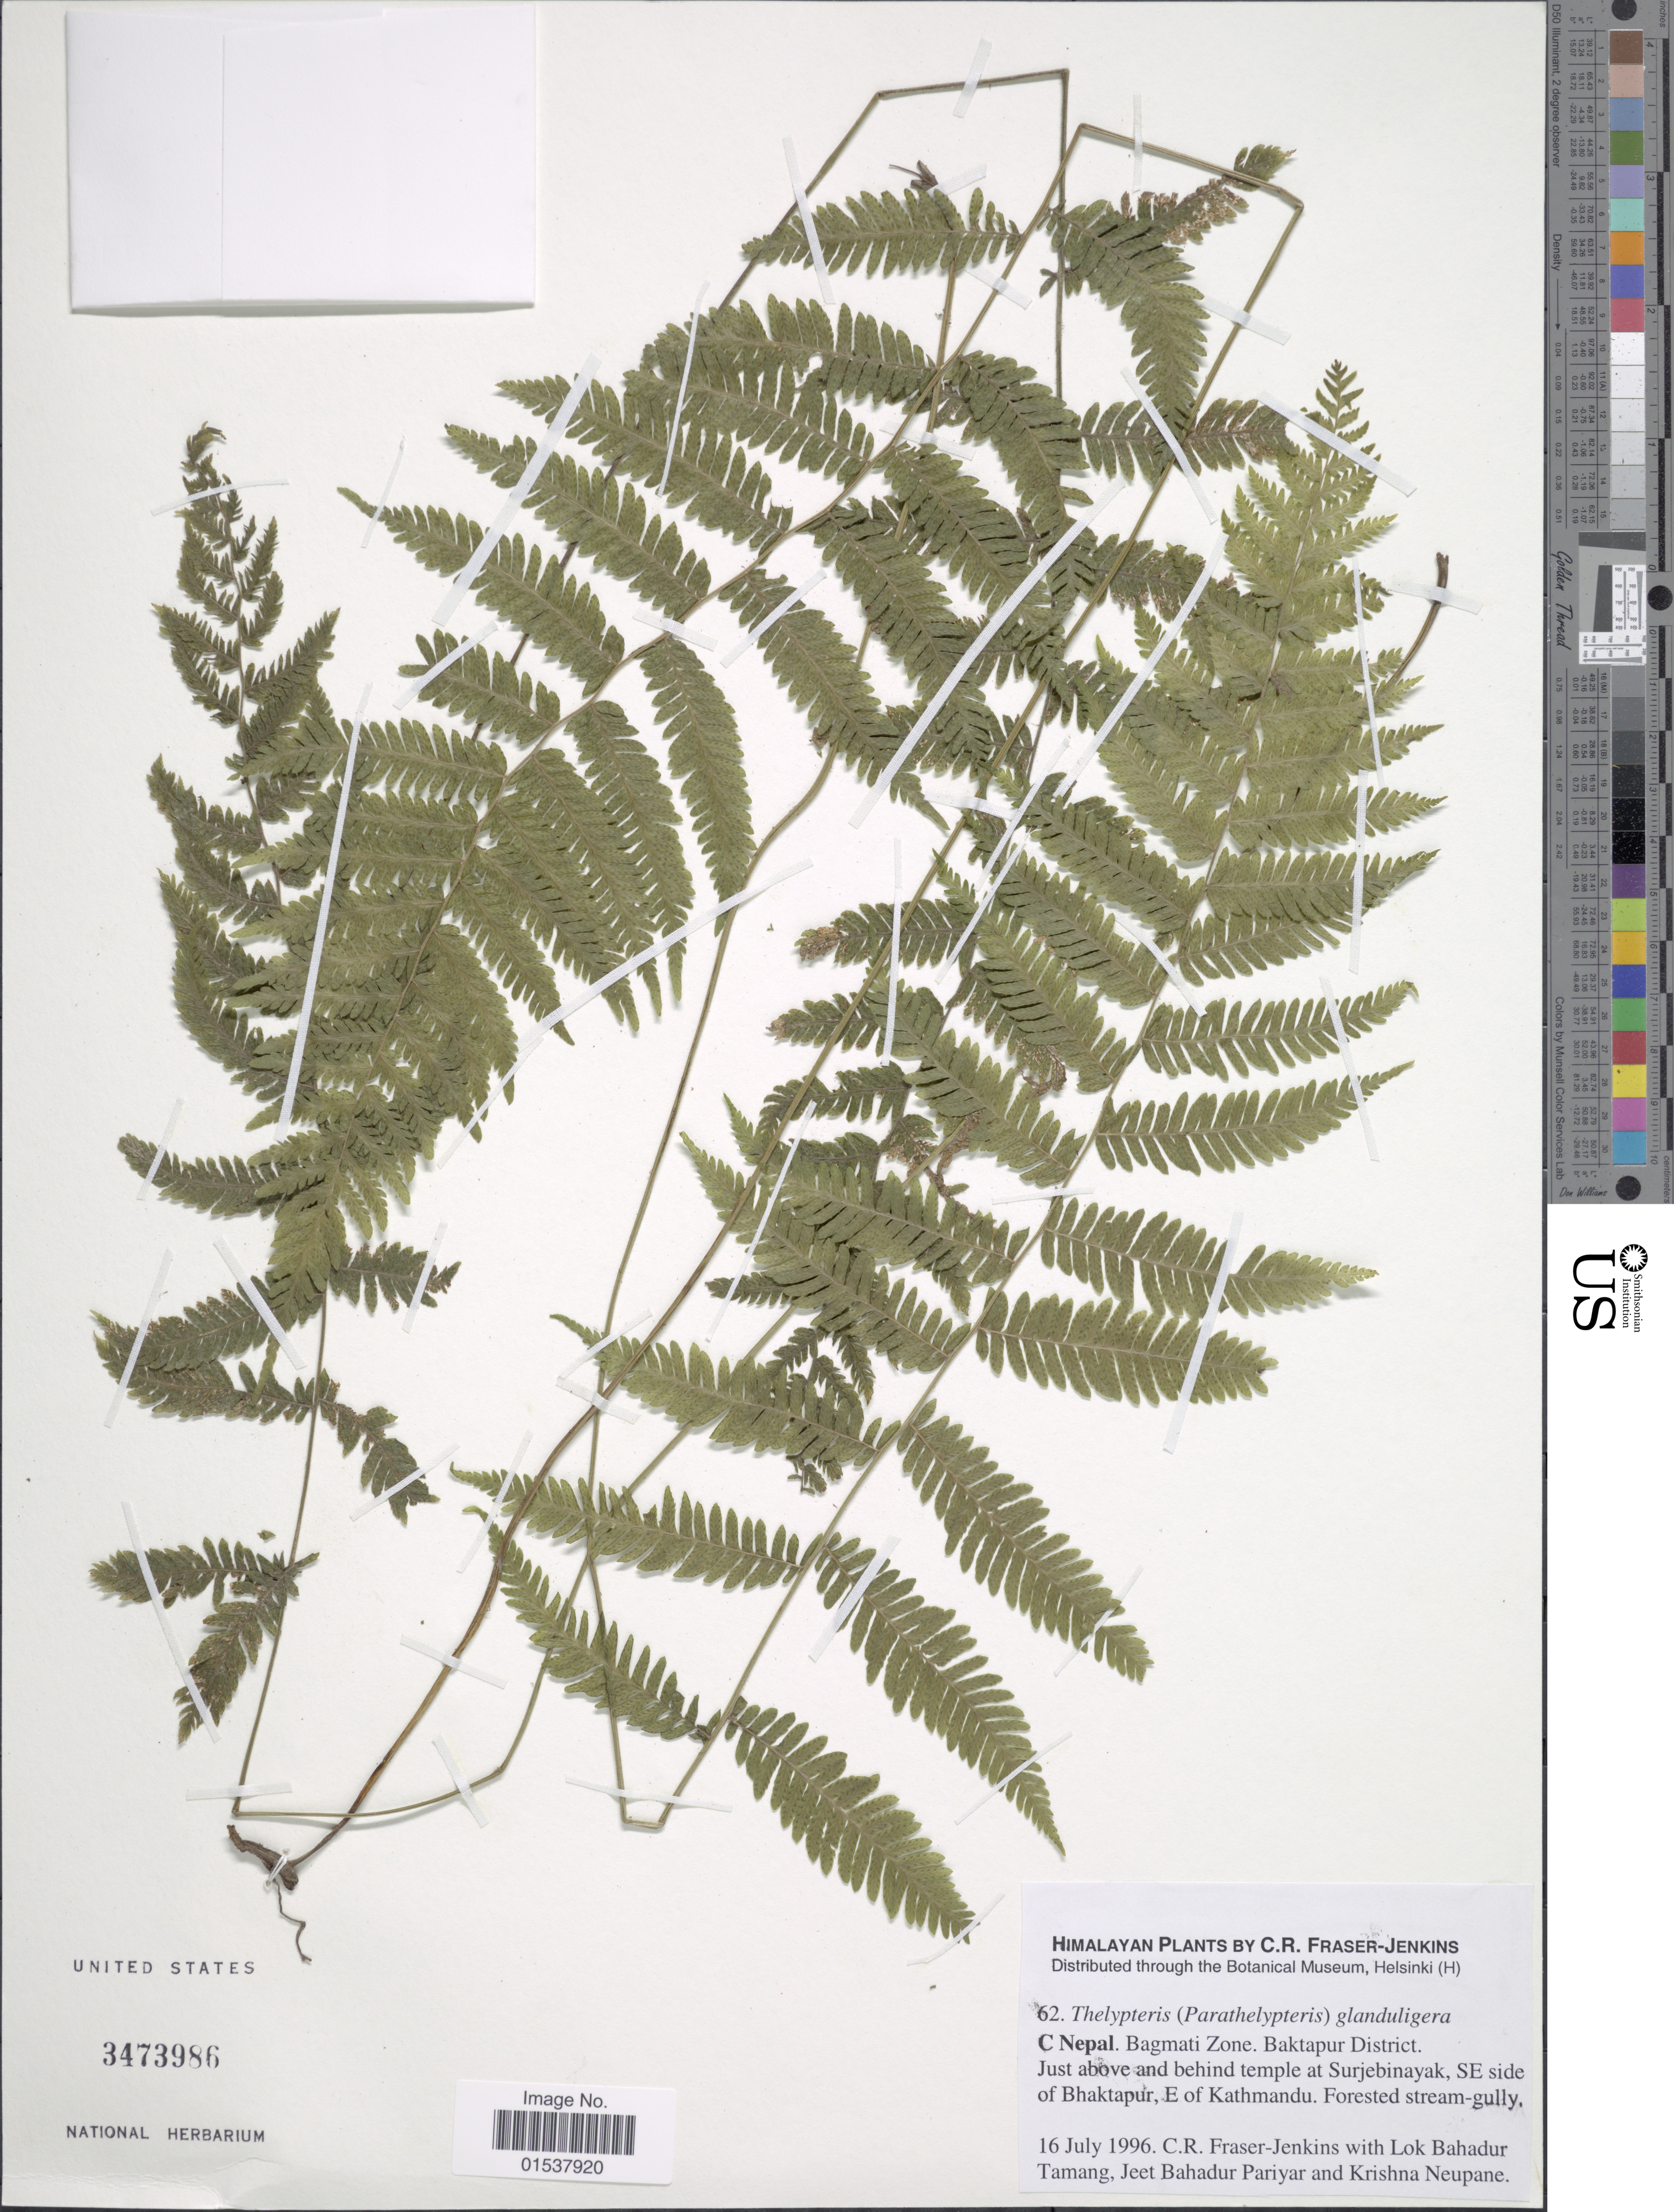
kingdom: Plantae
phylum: Tracheophyta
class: Polypodiopsida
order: Polypodiales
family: Thelypteridaceae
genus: Parathelypteris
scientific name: Parathelypteris glanduligera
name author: (Kunze) Ching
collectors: C. R. Fraser-Jenkins, L. Tamang, J. Pariyar & K. Neupane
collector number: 62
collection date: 1996-07-16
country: Nepal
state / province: Bagmati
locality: Himalaya, c Nepal, Bagmati Zone, Baktapur District, just above and behind temple at Surjebinayak, SE side of Bhaktapur, E of Kathmandu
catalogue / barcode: US 3473986